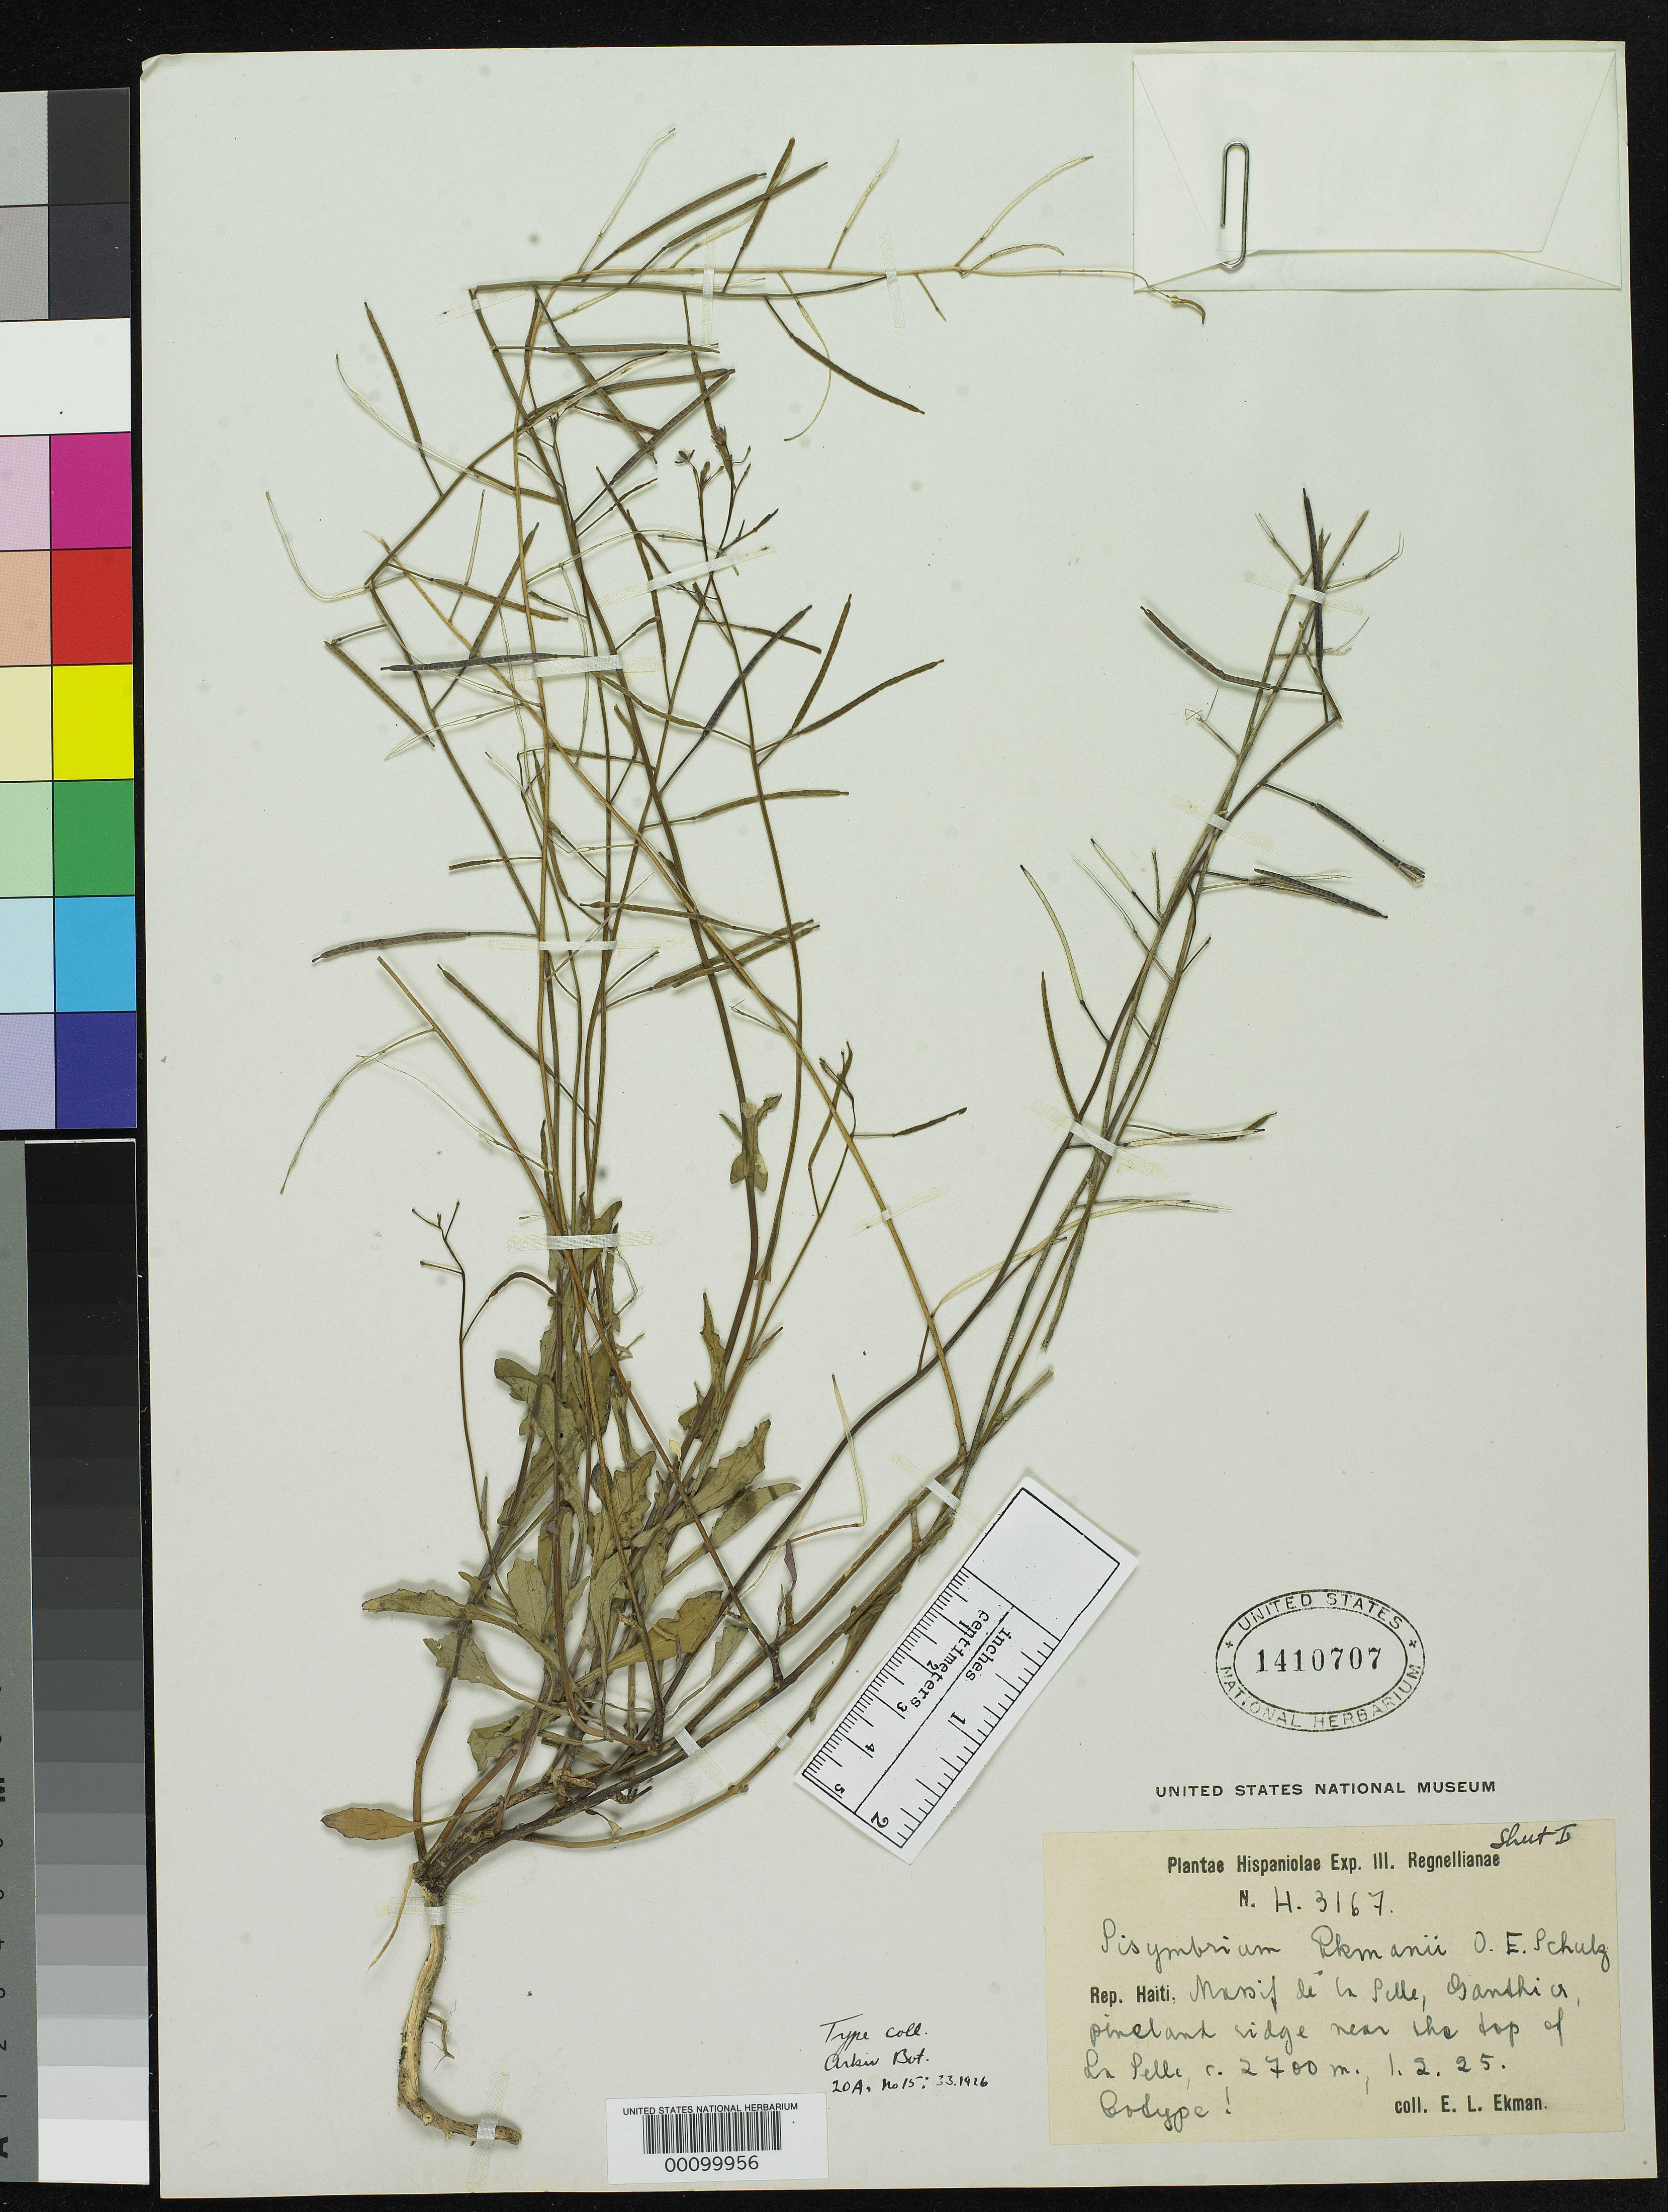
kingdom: Plantae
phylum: Tracheophyta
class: Magnoliopsida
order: Brassicales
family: Brassicaceae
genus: Sisymbrium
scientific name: Sisymbrium ekmanii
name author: O.E. Schulz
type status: Isotype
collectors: E. L. Ekman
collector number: H 3167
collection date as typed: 01 Feb 1925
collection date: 1925-02-01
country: Haiti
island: Hispaniola Island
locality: Massif de La Selle, Morne de La Selle.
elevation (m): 2600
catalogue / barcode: US 1410707